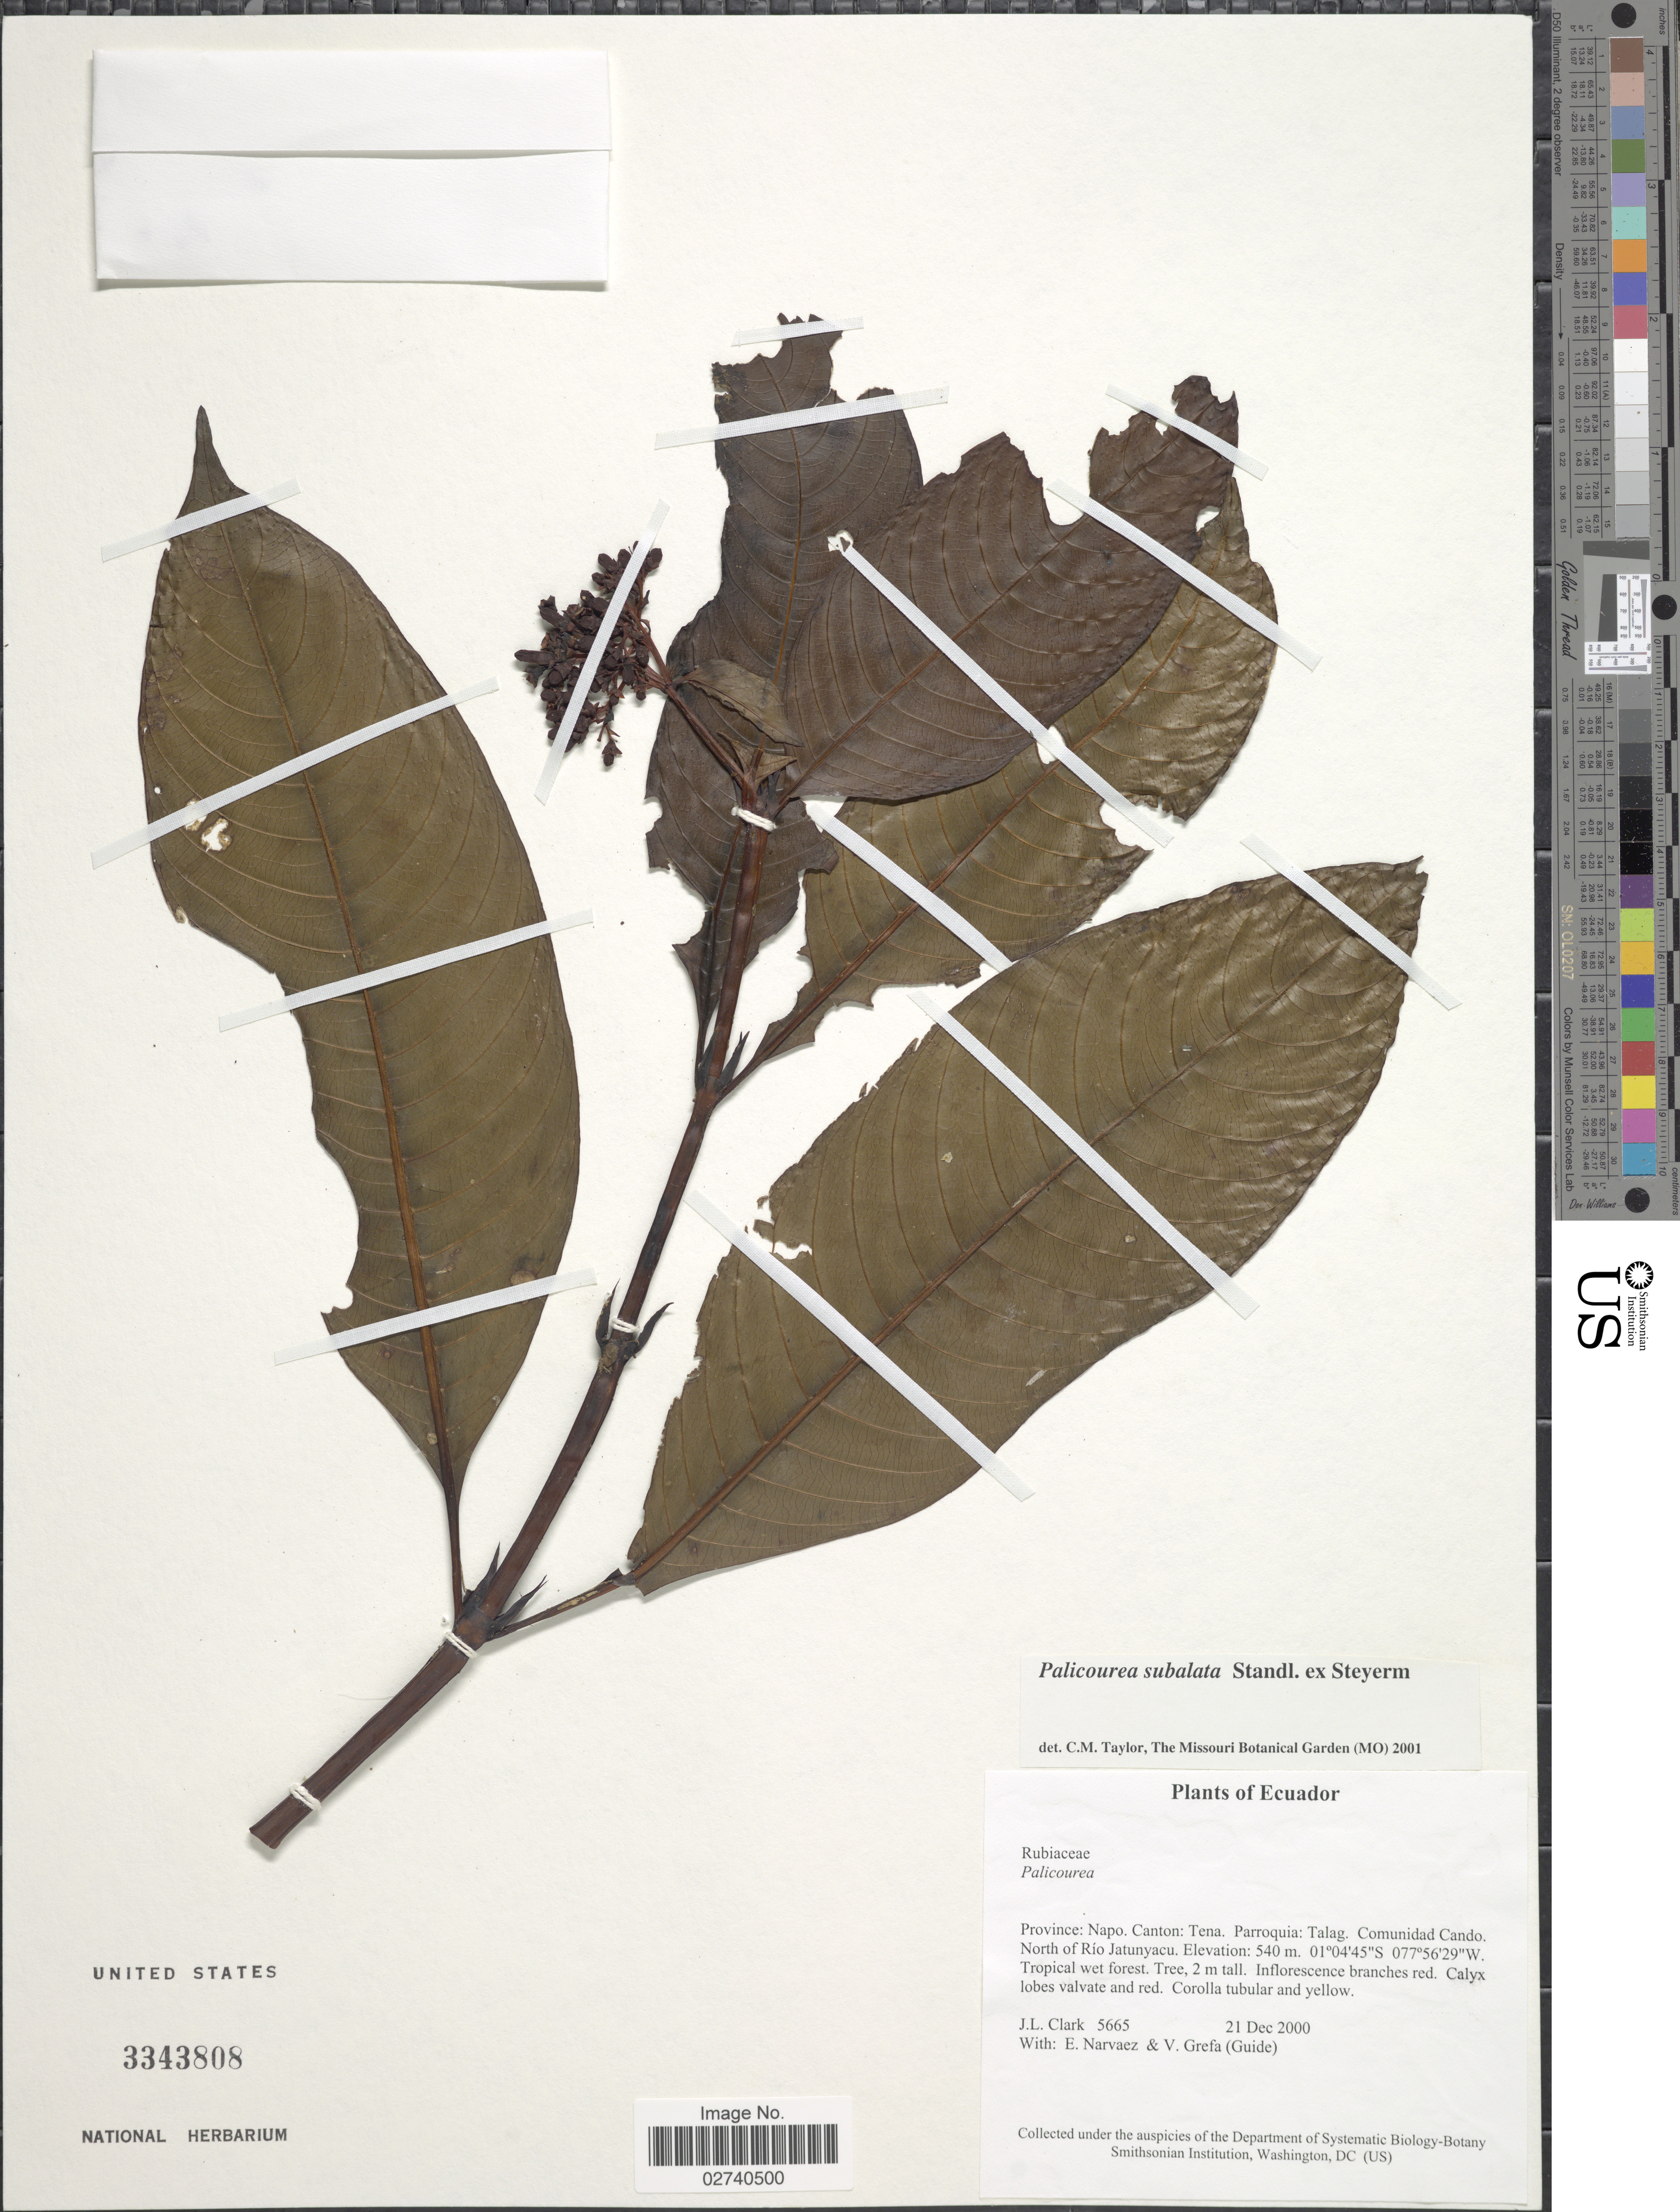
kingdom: Plantae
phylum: Tracheophyta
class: Magnoliopsida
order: Gentianales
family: Rubiaceae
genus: Palicourea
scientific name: Palicourea subalata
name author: Standl. ex Steyerm.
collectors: J. L. Clark, E. Narváez & V. Grefa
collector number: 5665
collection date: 2000-12-21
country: Ecuador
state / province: Napo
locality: Canton: Tena. Parroquia: Talag. Comunidad Cando. North of Rio Jatunyacu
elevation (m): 540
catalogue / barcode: US 3343808